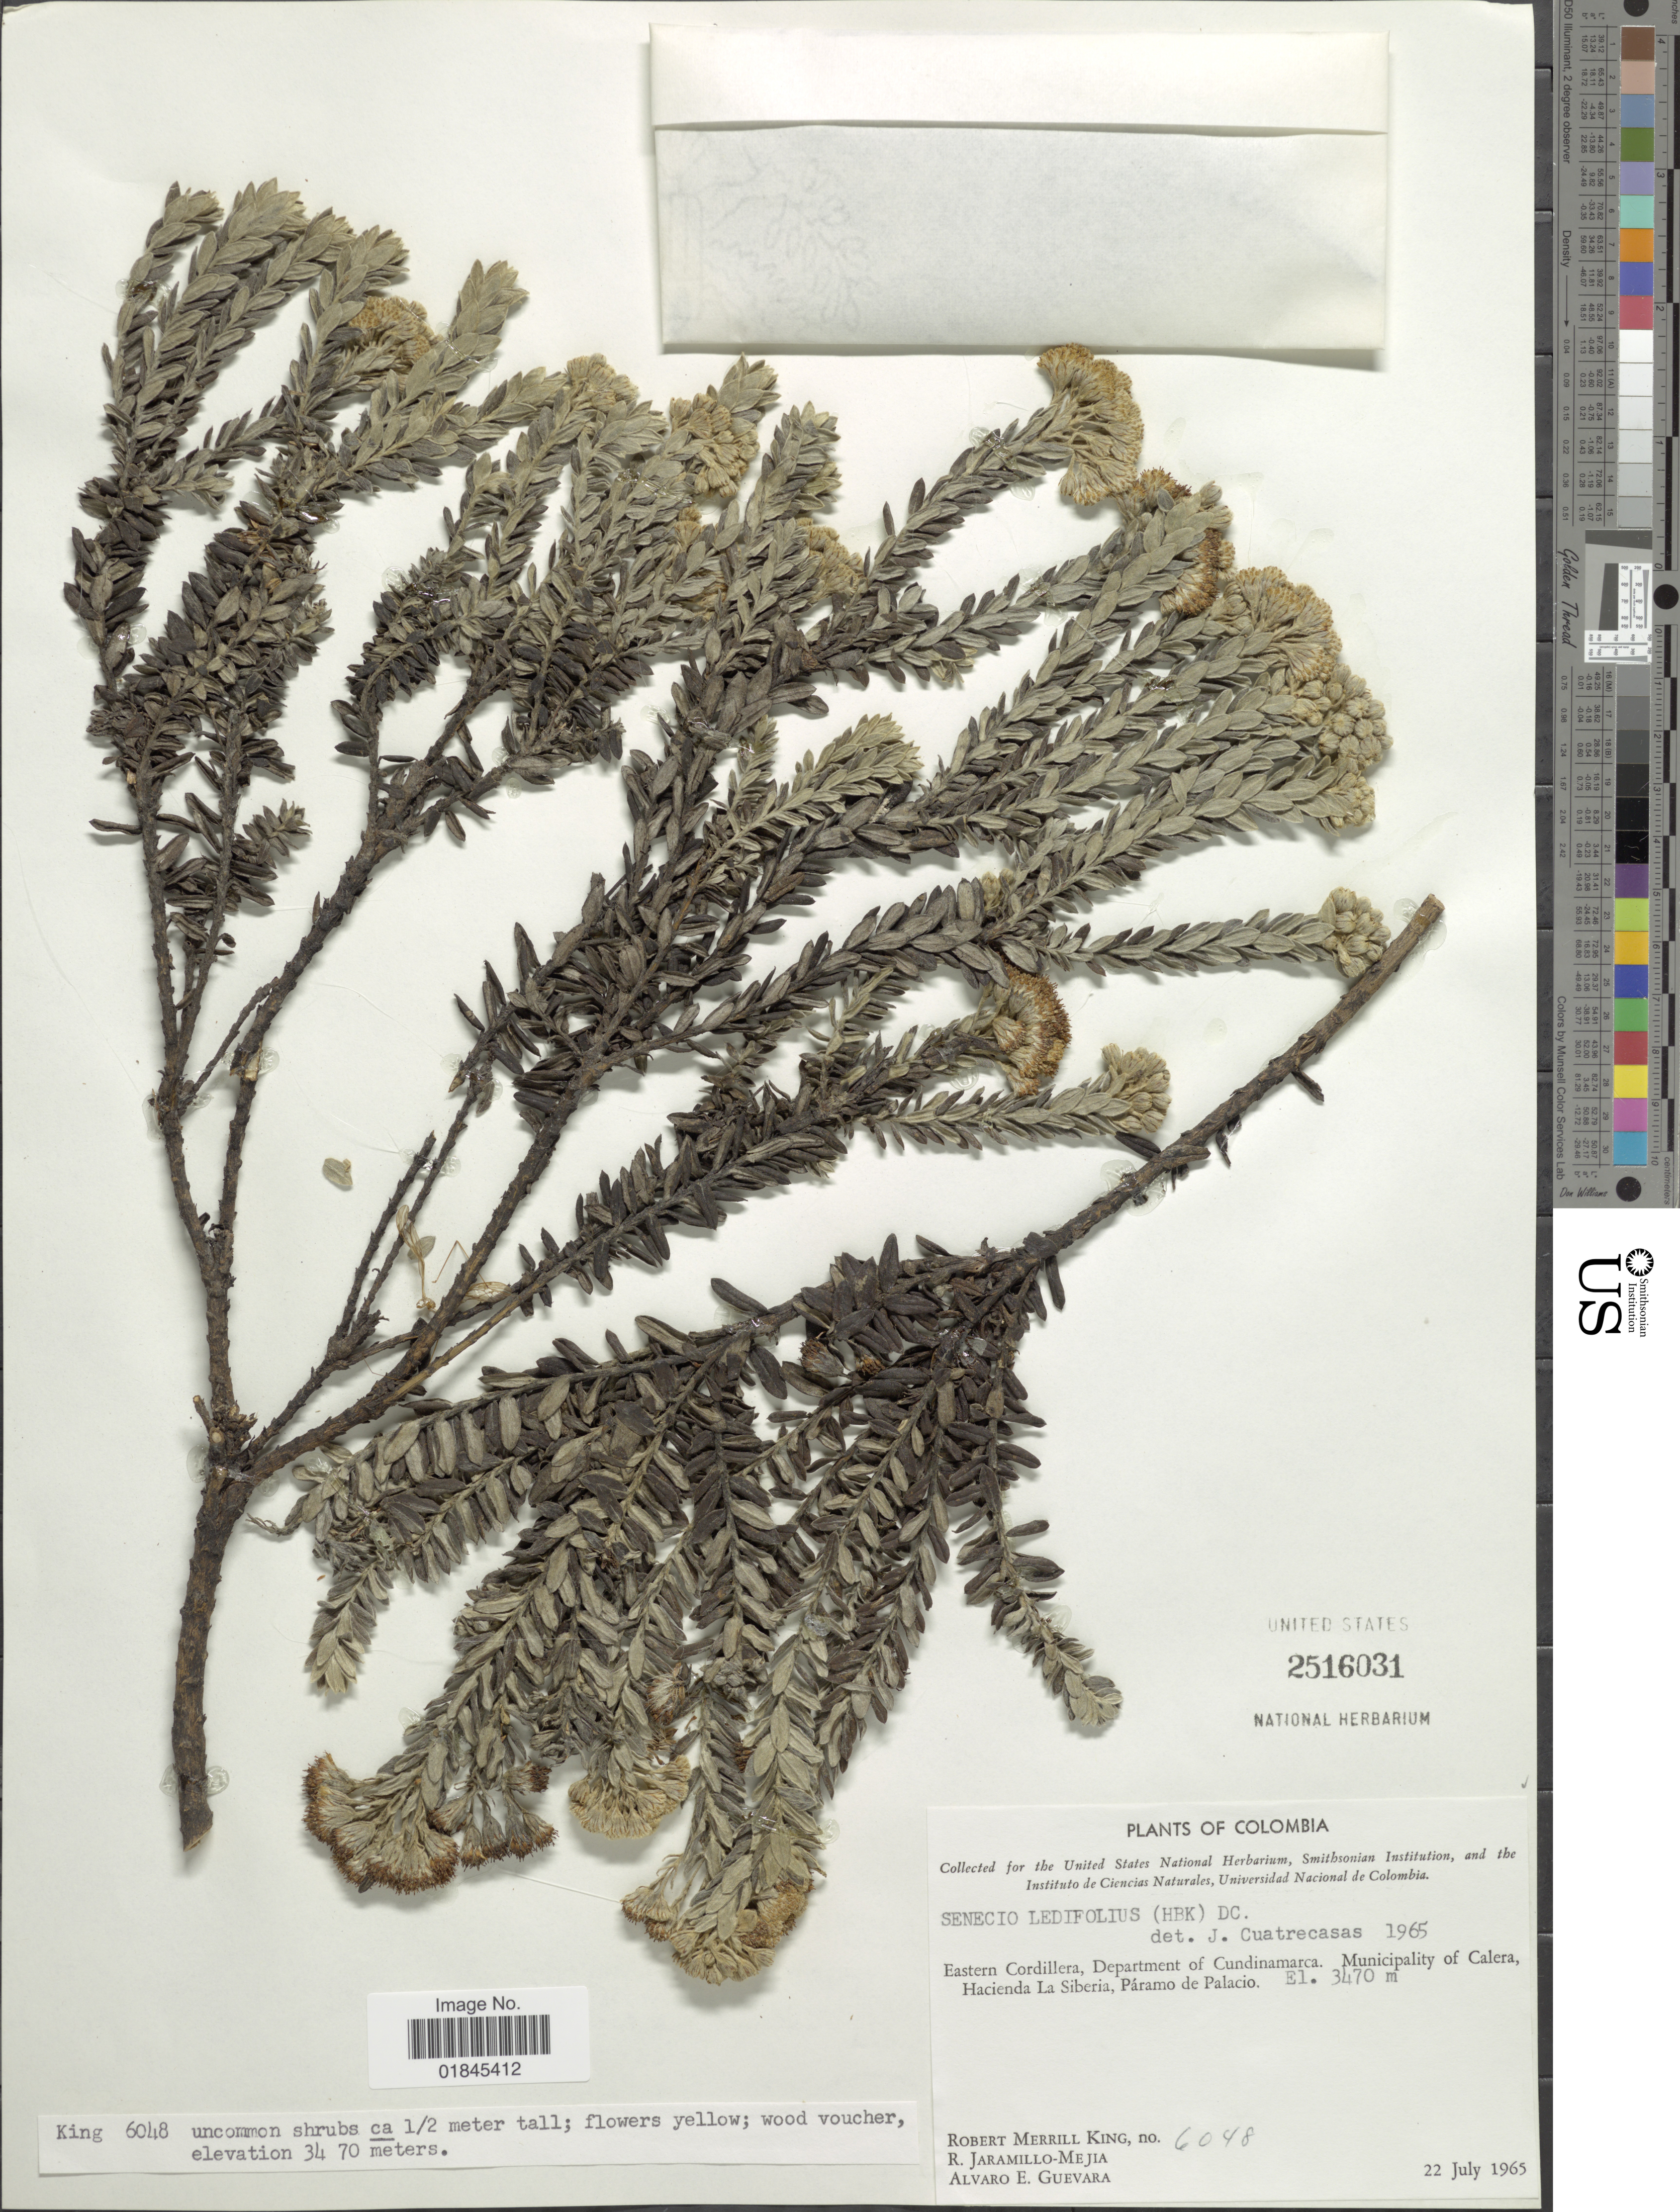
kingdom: Plantae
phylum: Tracheophyta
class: Magnoliopsida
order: Asterales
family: Asteraceae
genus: Pentacalia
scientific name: Pentacalia ledifolia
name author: (Kunth) Cuatrec.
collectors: R. M. King, R. Jaramillo M. & A. E. Guevara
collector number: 6048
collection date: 1965-07-22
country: Colombia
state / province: Cundinamarca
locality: Eastern Cordillera, Department of Cundinamarca. Municipality of Calera, Hacienda La Siberia, Páramo de Palacio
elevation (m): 3470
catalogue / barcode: US 2516031